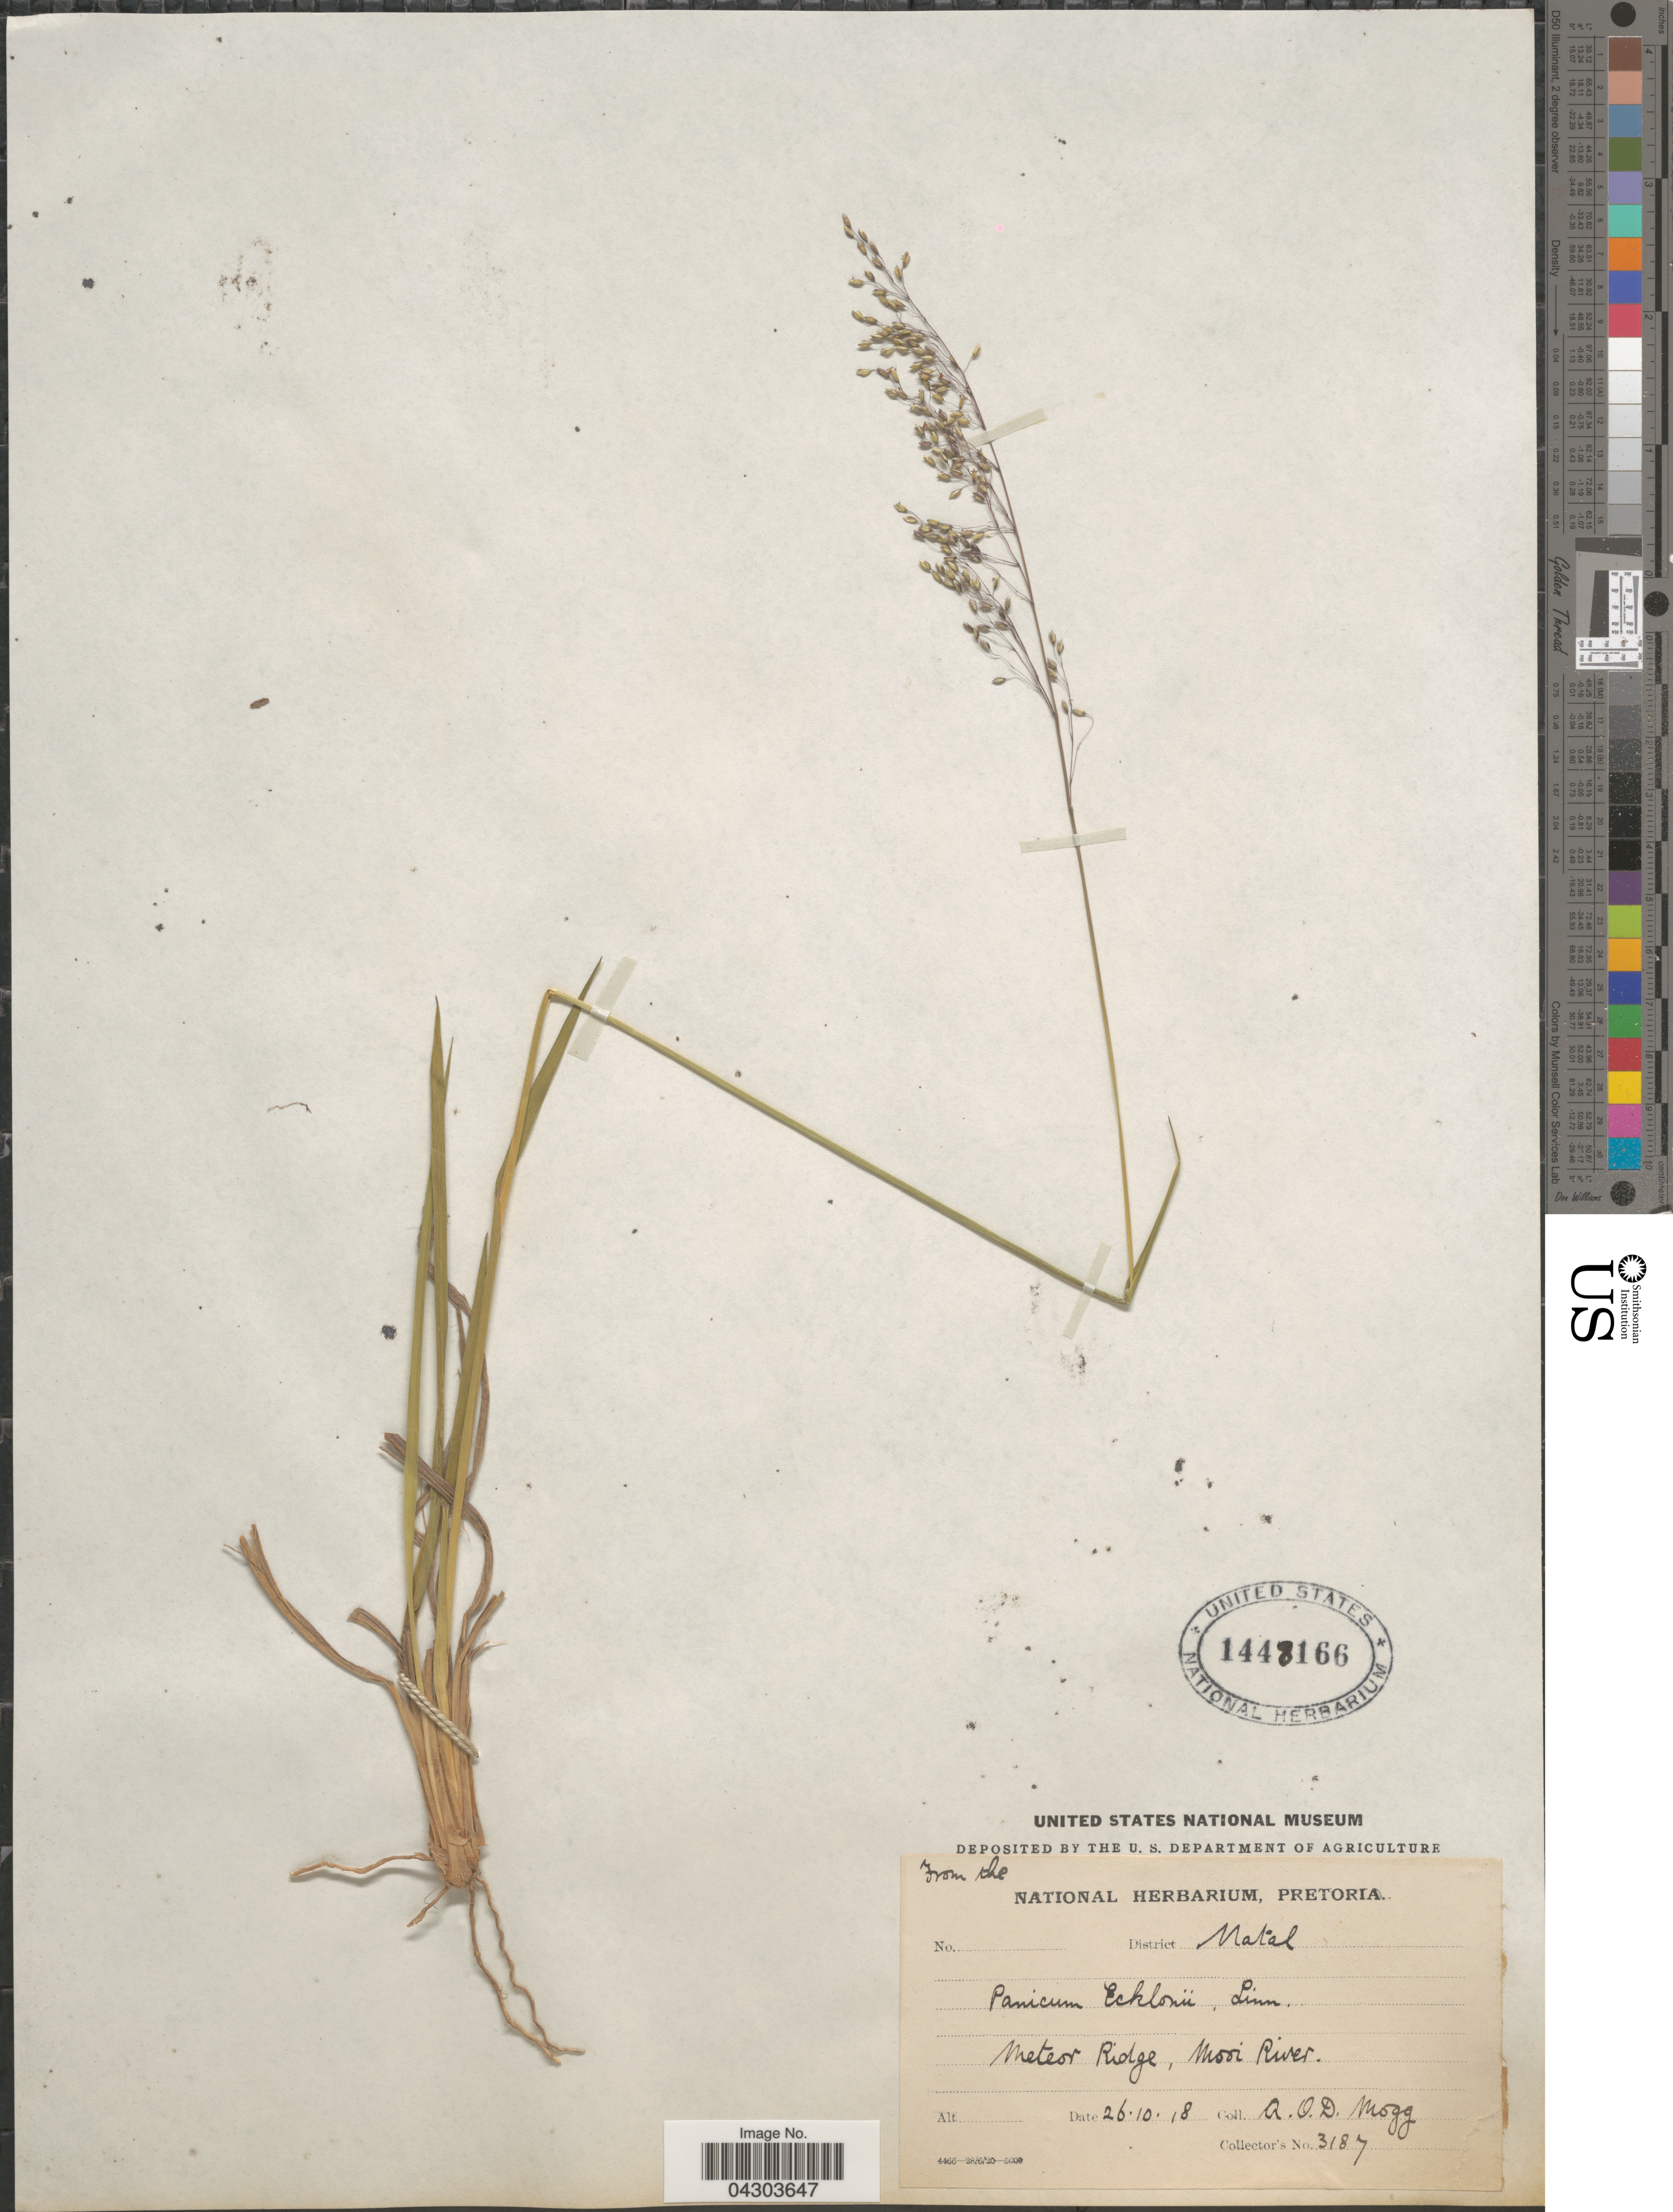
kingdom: Plantae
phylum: Tracheophyta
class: Liliopsida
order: Poales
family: Poaceae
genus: Panicum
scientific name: Panicum ecklonii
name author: Nees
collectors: A. O. Mogg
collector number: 3187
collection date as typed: Transcribed d/m/y: 26/10/18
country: South Africa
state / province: KwaZulu-Natal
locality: District Natal. Meteor Ridge, Mooi River.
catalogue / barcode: US 1448166